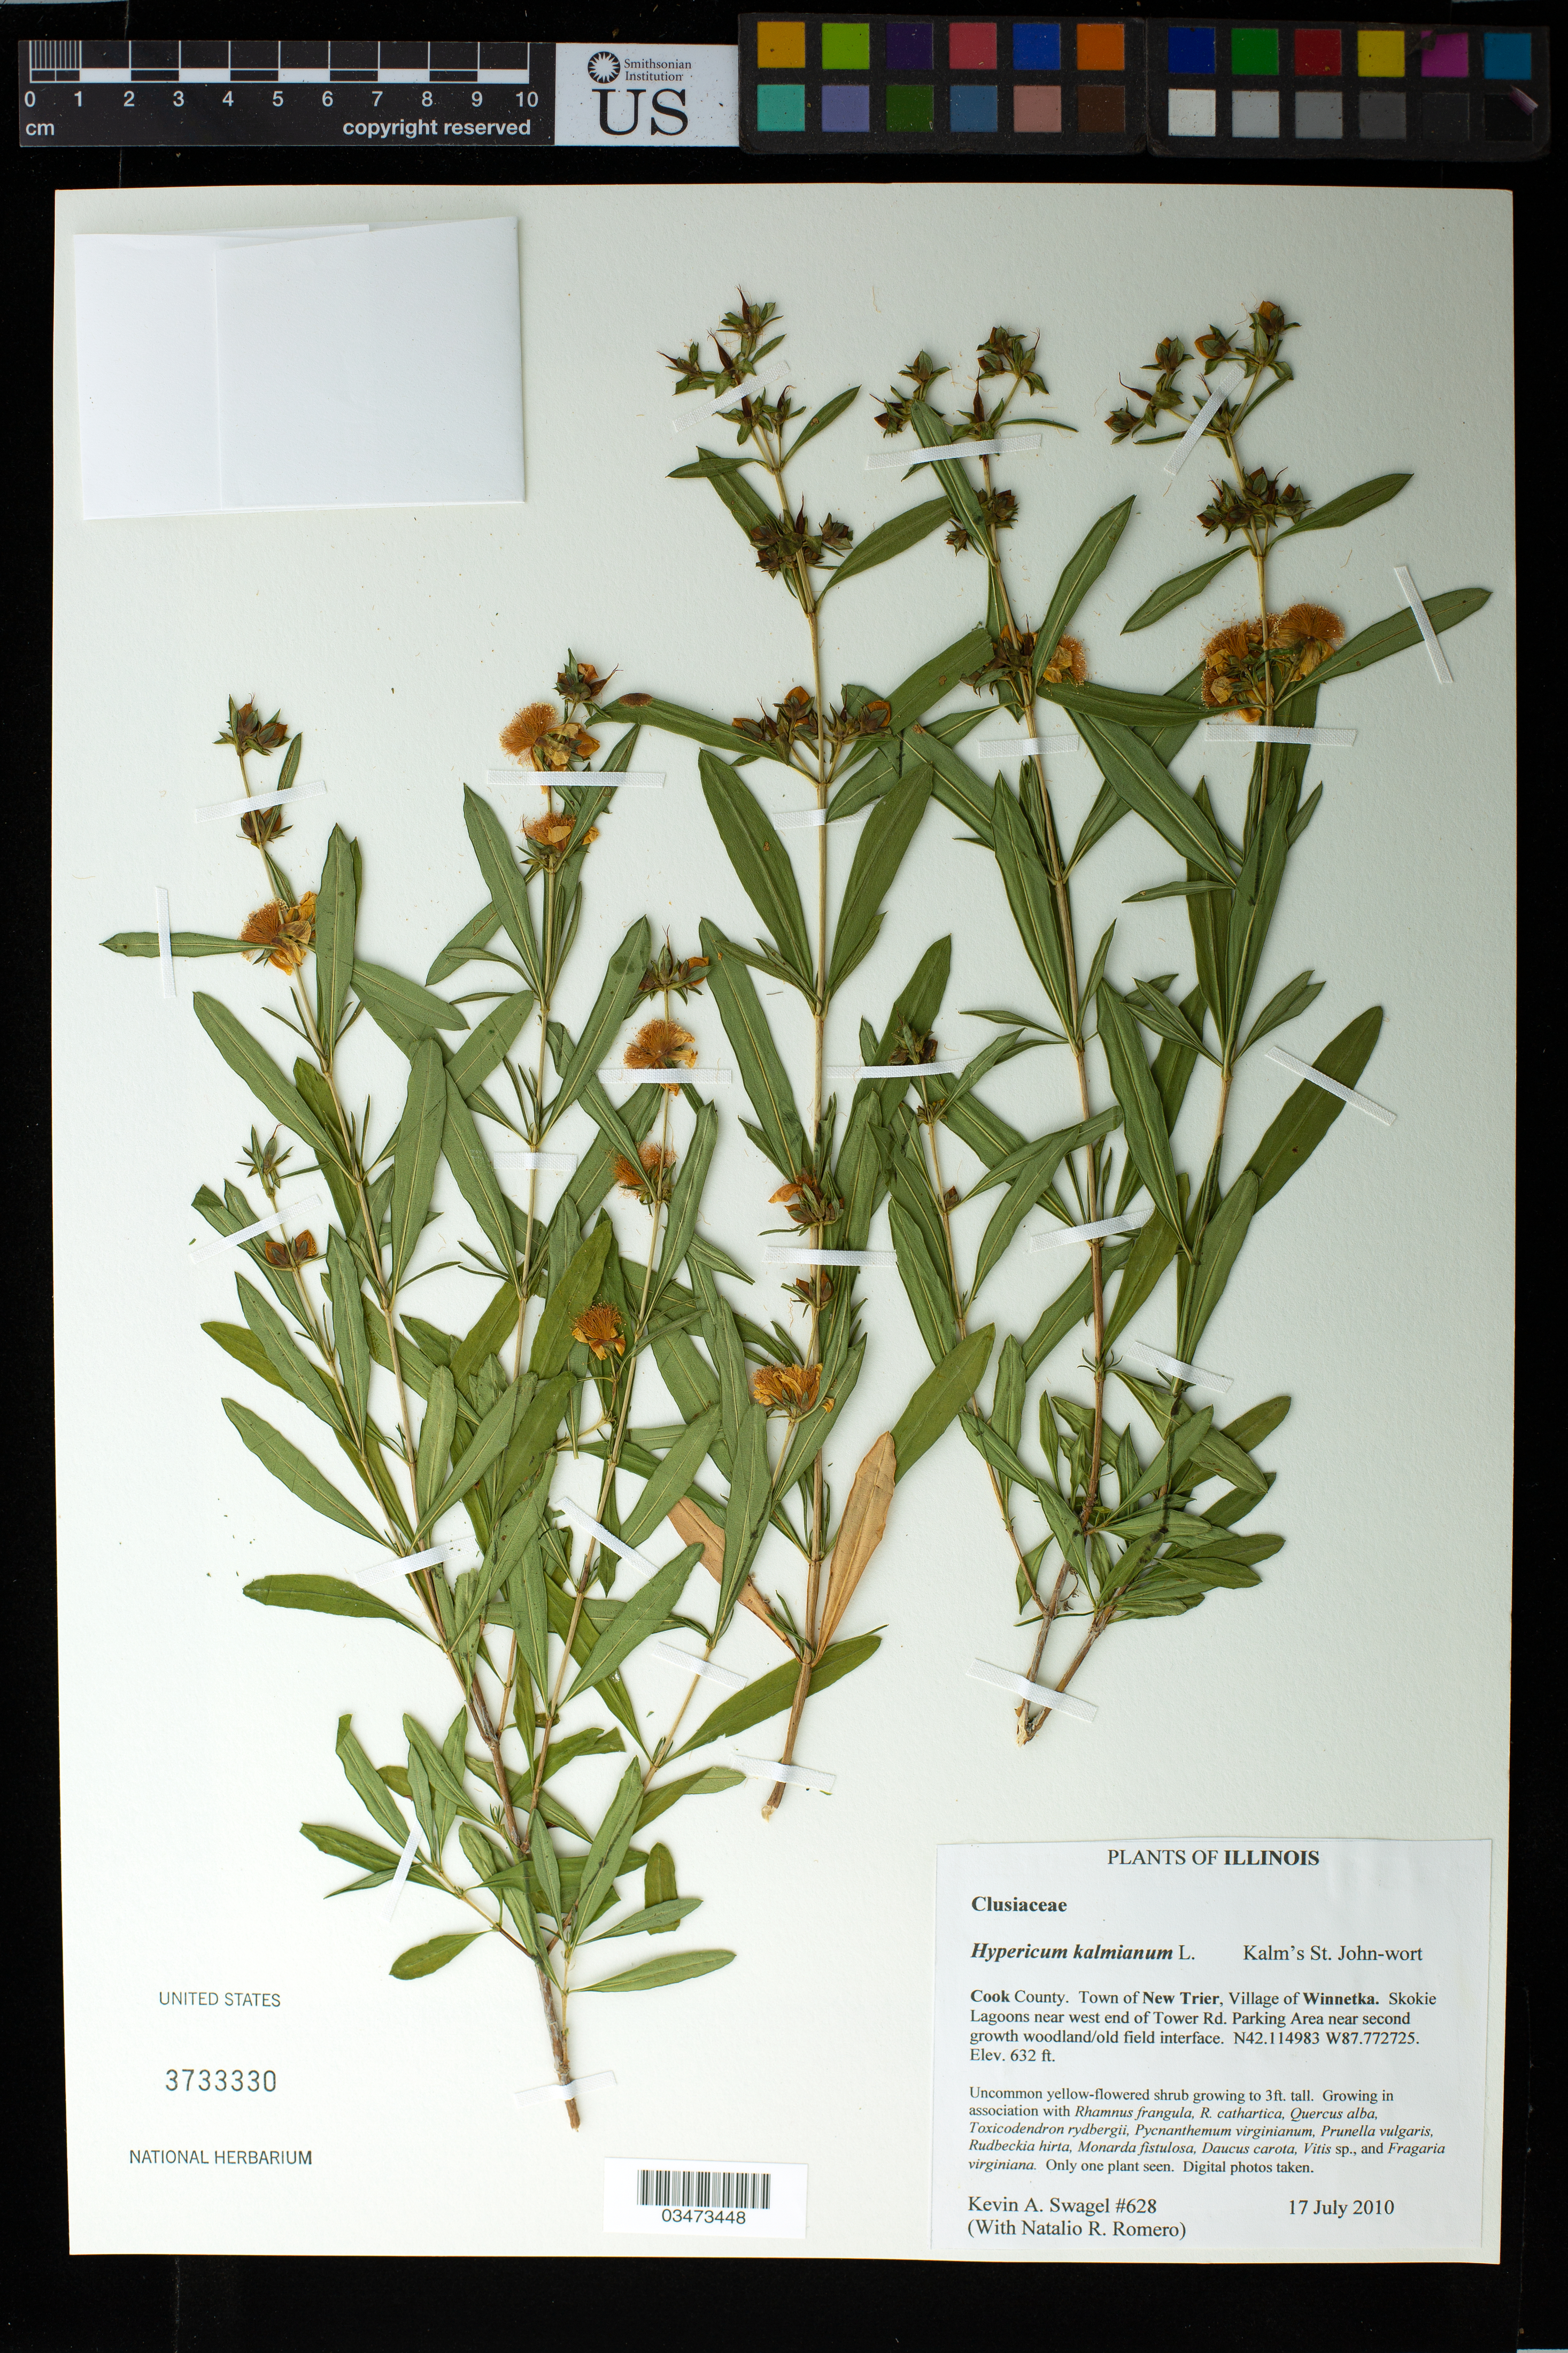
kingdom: Plantae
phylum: Tracheophyta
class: Magnoliopsida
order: Malpighiales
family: Hypericaceae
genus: Hypericum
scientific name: Hypericum kalmianum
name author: L.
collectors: K. Swagel & N. Romero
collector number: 628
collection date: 2010-07-17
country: United States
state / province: Illinois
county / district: Cook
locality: Town of New Trier. Village of Winnetka. Skokie Lagoons near west end of Tower Rd. Parking Area near second growth woodland/old field interface.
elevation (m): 193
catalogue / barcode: US 3733330